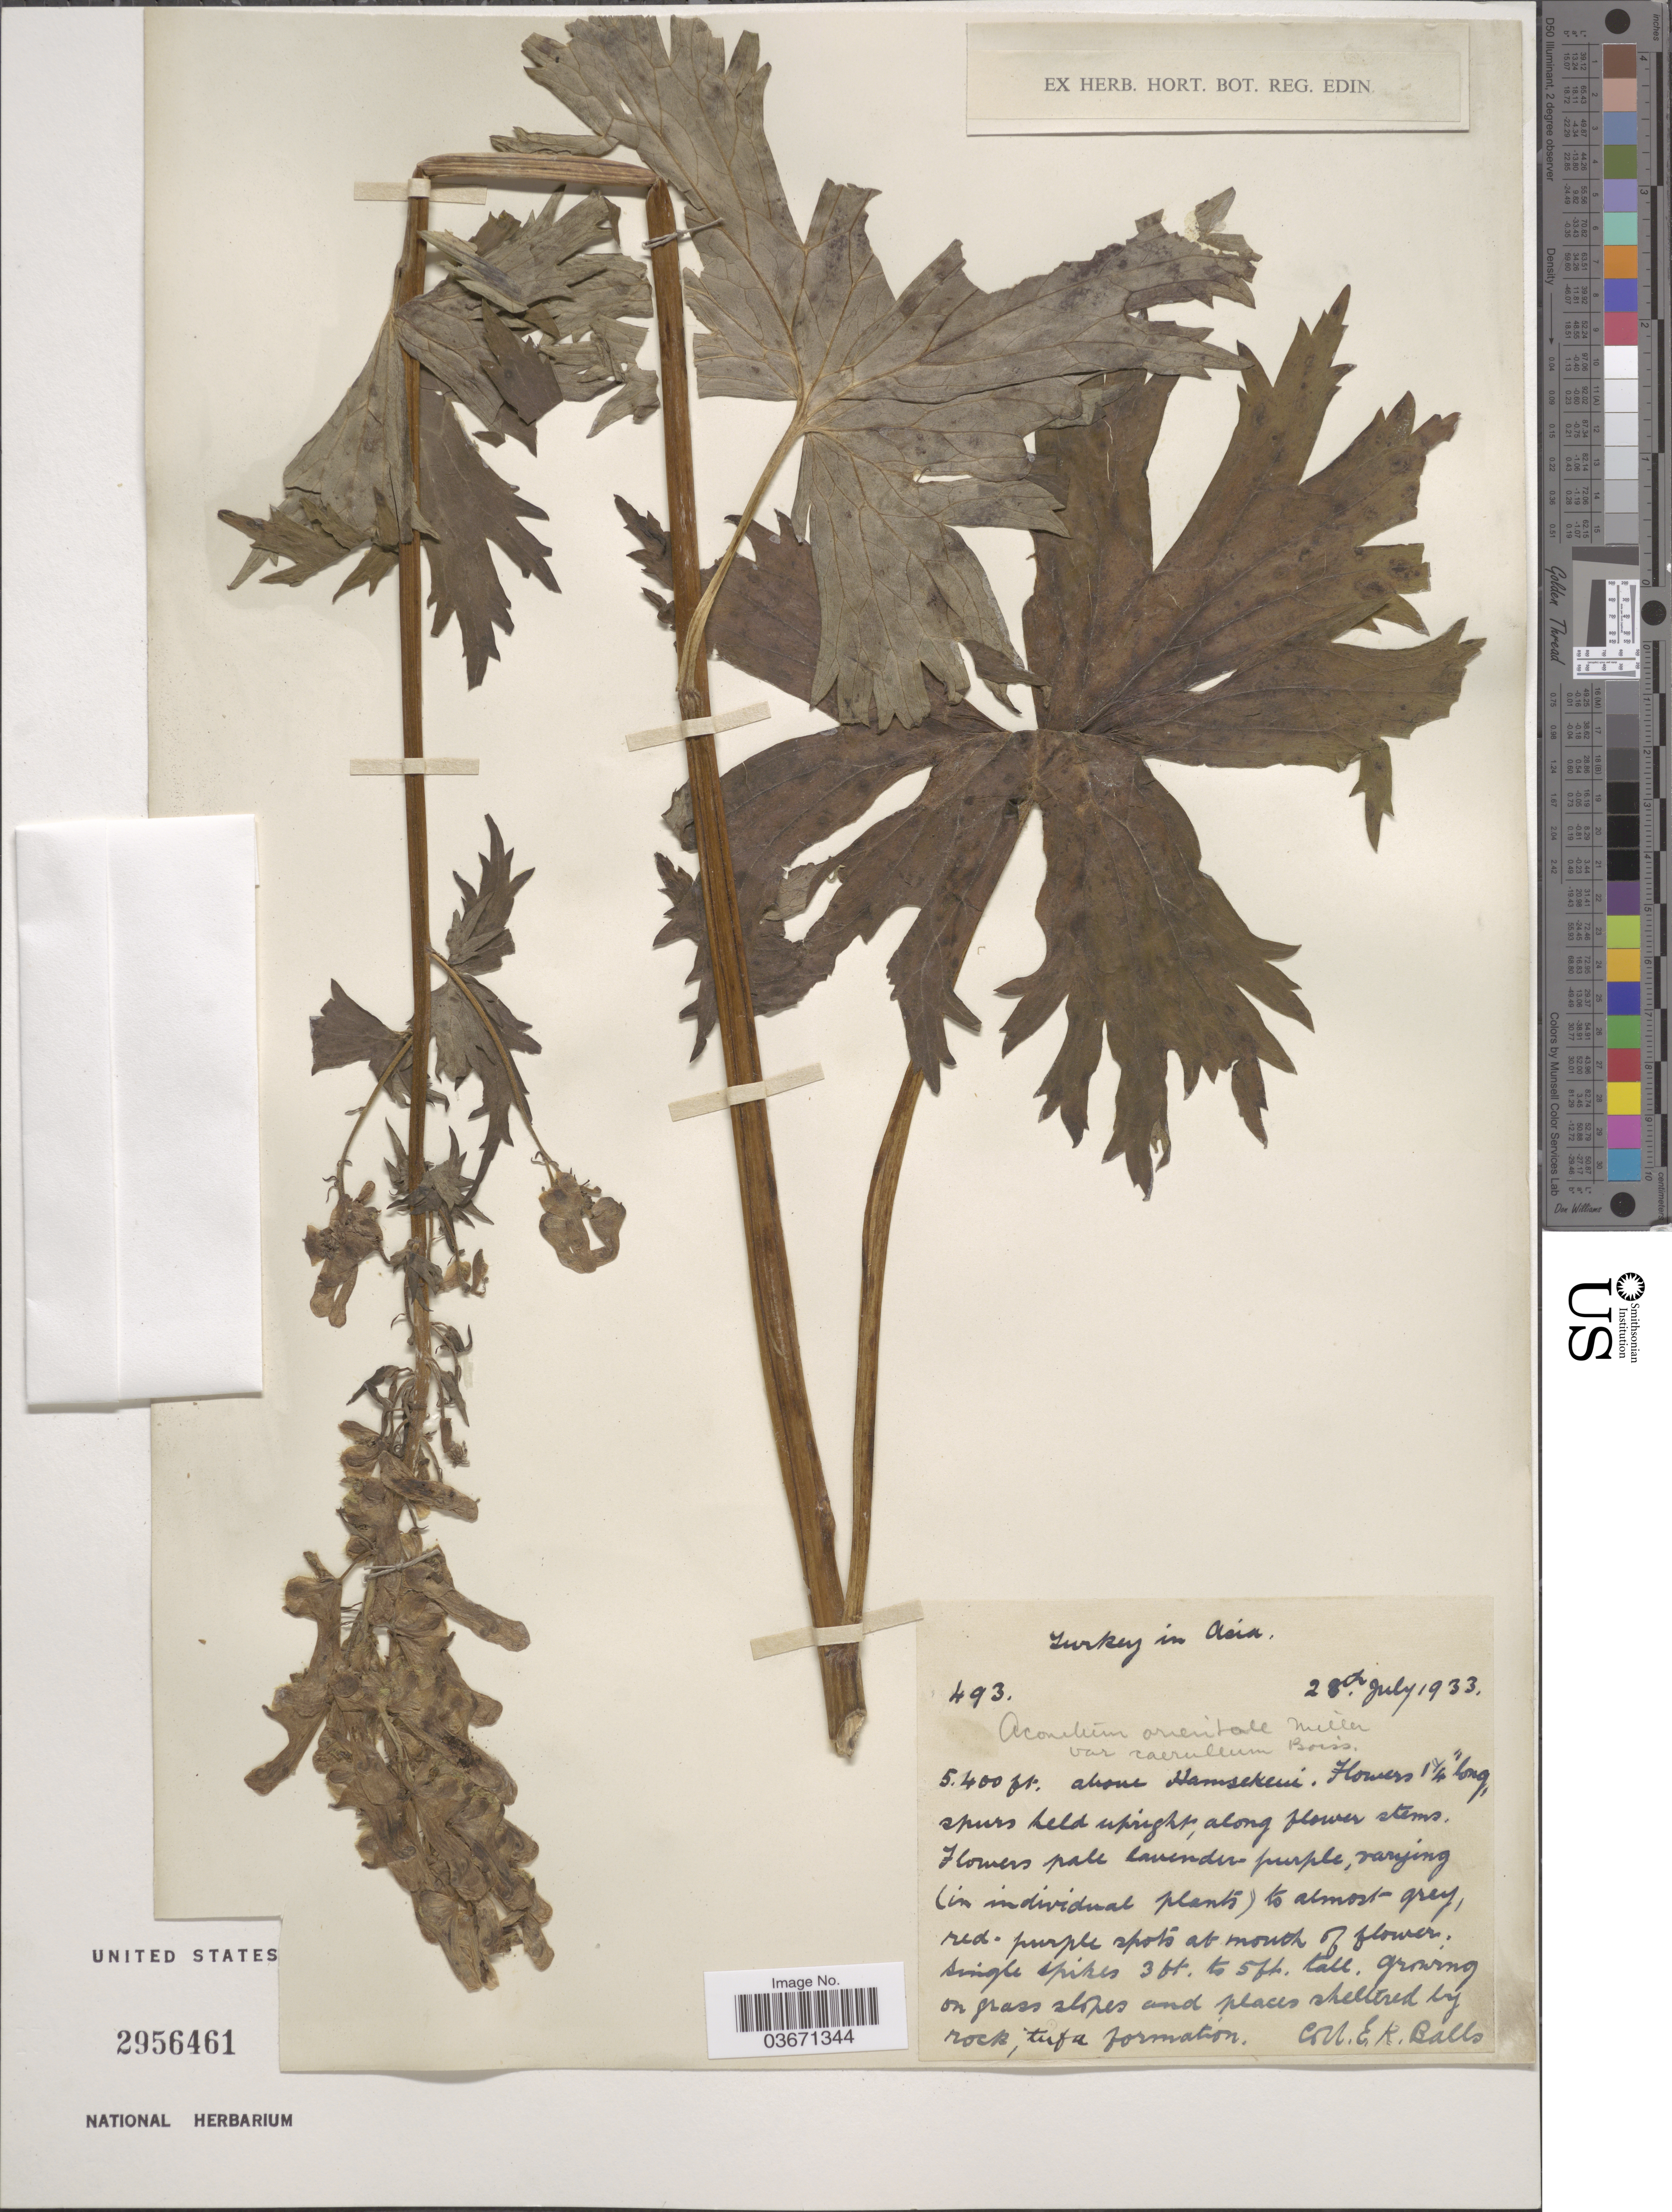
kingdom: Plantae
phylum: Tracheophyta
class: Magnoliopsida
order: Ranunculales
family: Ranunculaceae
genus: Aconitum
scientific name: Aconitum orientale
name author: Mill.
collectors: E. K. Balls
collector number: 493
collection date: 1933-07-28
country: Turkey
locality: Turkey in Asia. Above Hamsekeni.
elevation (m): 1646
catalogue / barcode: US 2956461